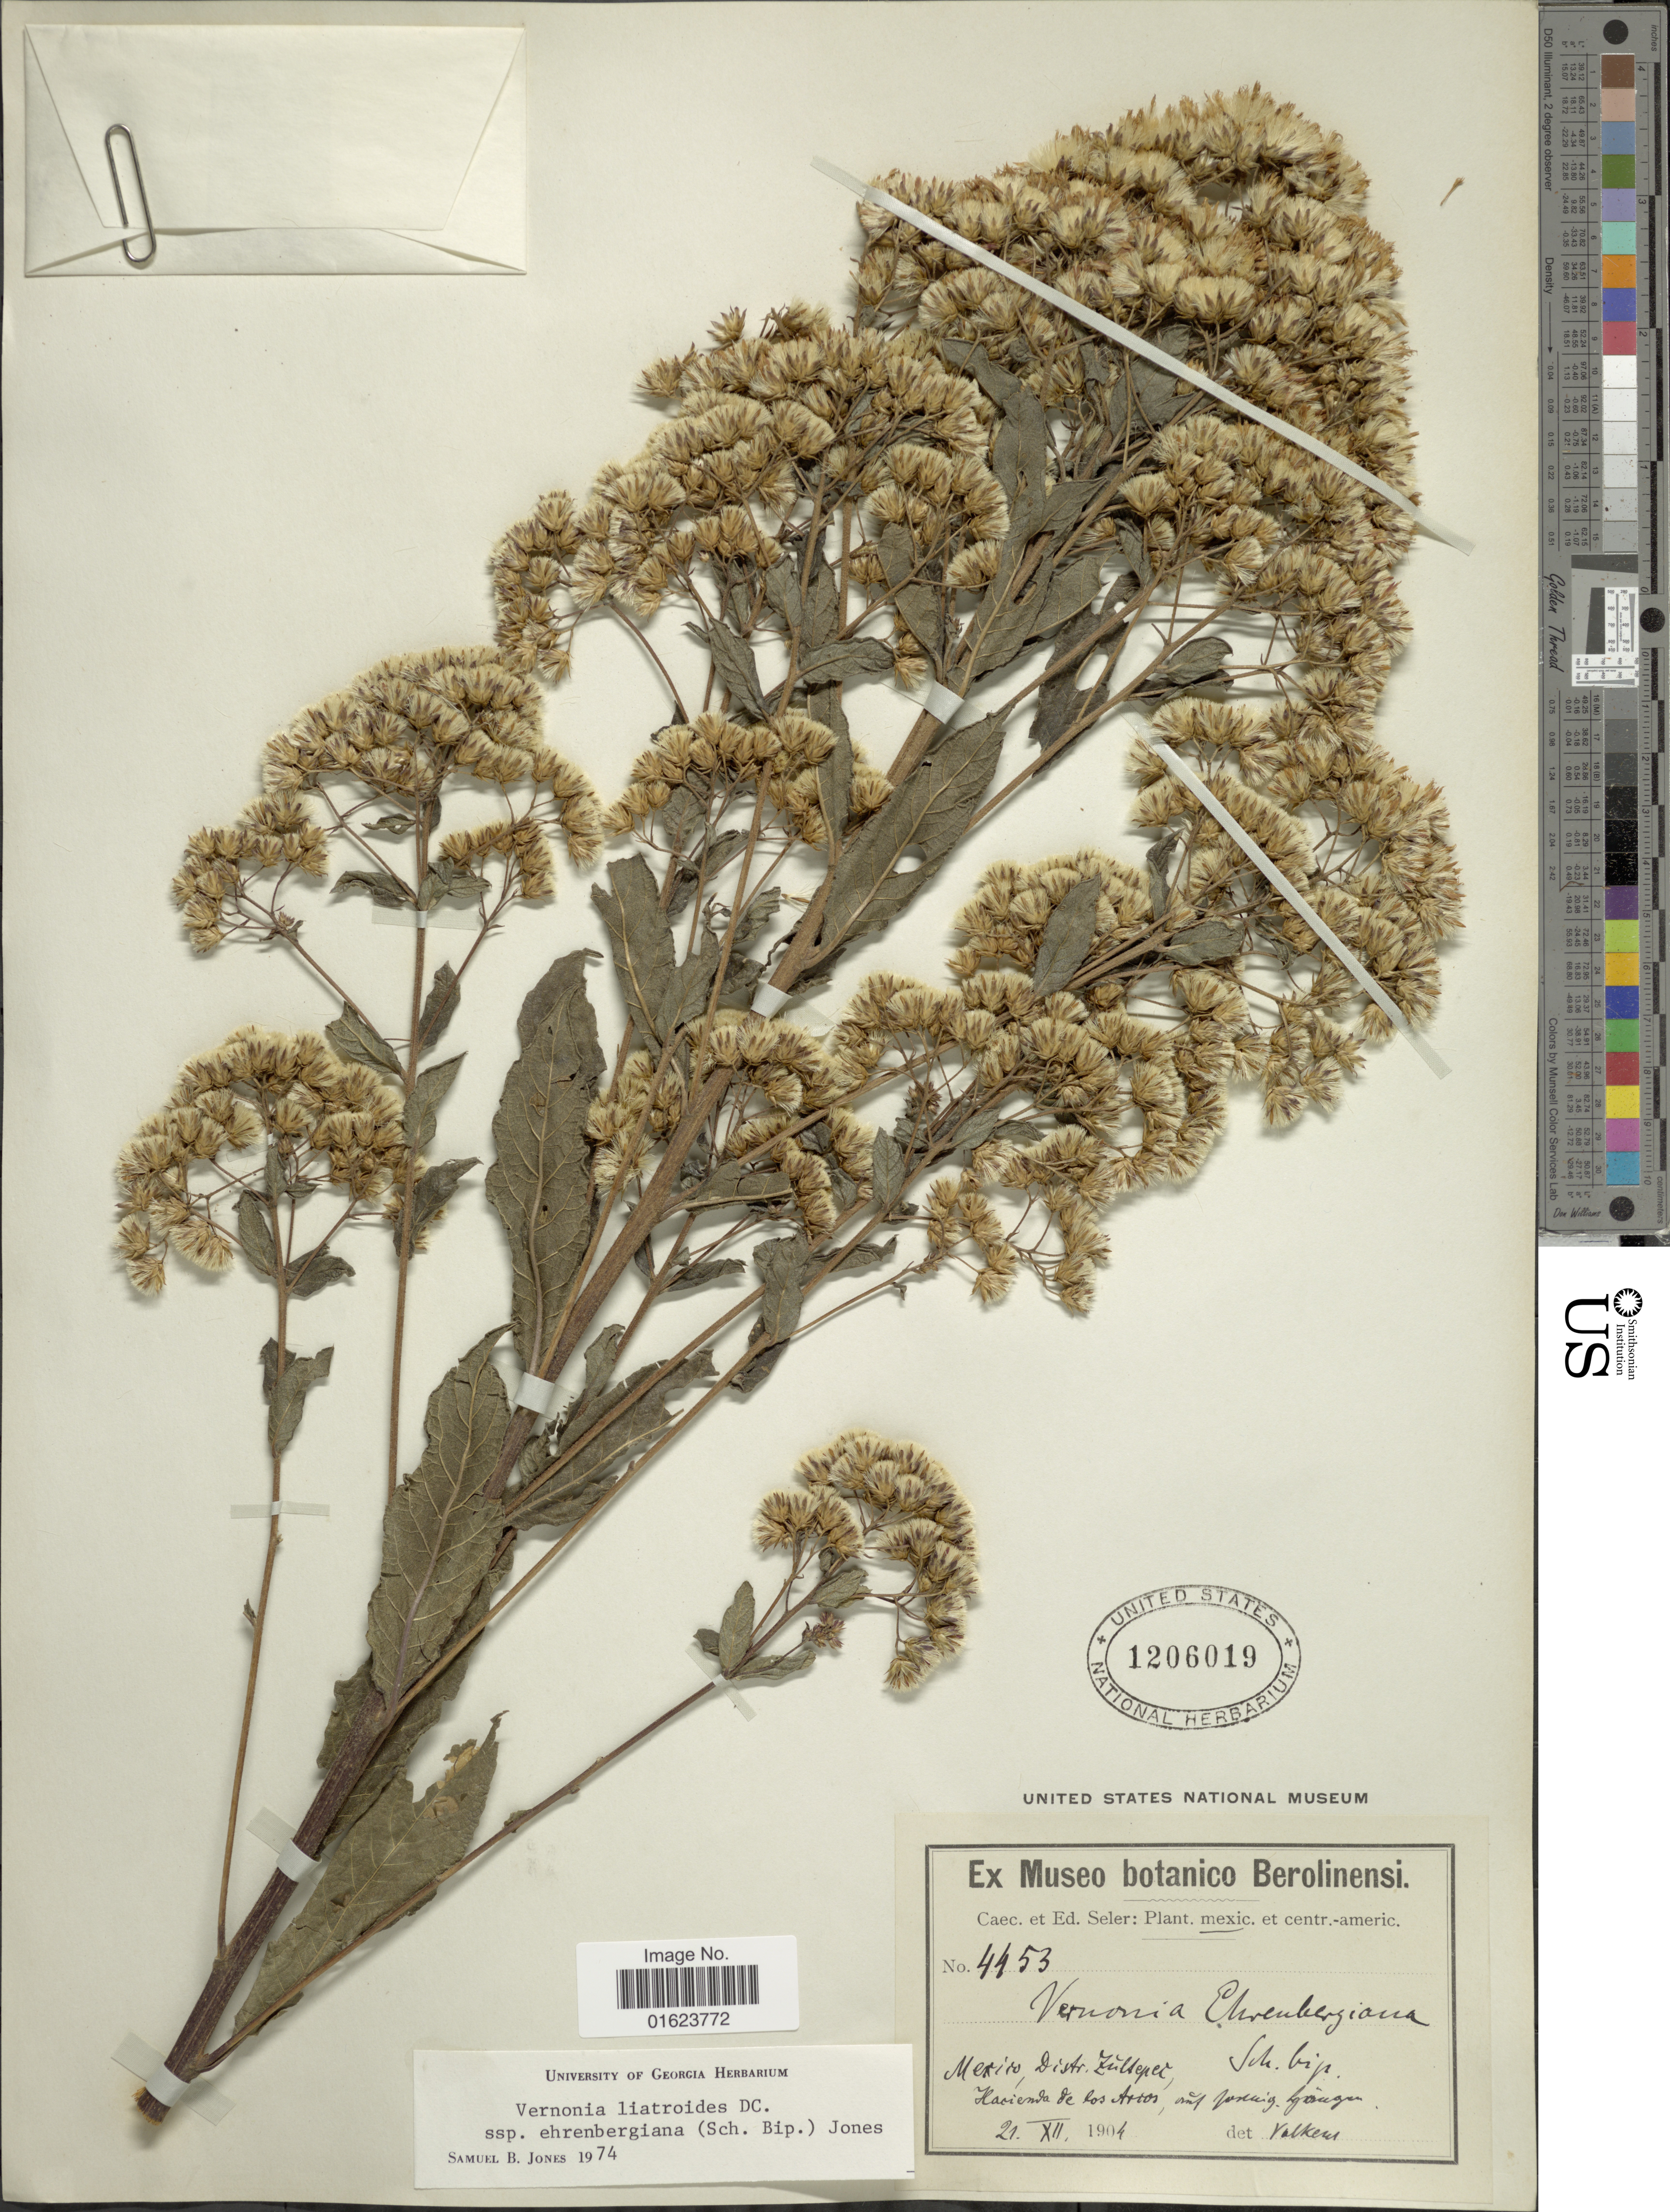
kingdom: Plantae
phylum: Tracheophyta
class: Magnoliopsida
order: Asterales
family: Asteraceae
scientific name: Vickianthus liatroides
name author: (DC.) H. Rob.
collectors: ex Caec. et Ed Seler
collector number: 4453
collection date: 1904-12-21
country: Mexico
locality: Mexico, Distr. Zutepec, Hacienda de los Arcos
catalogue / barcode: US 1206019